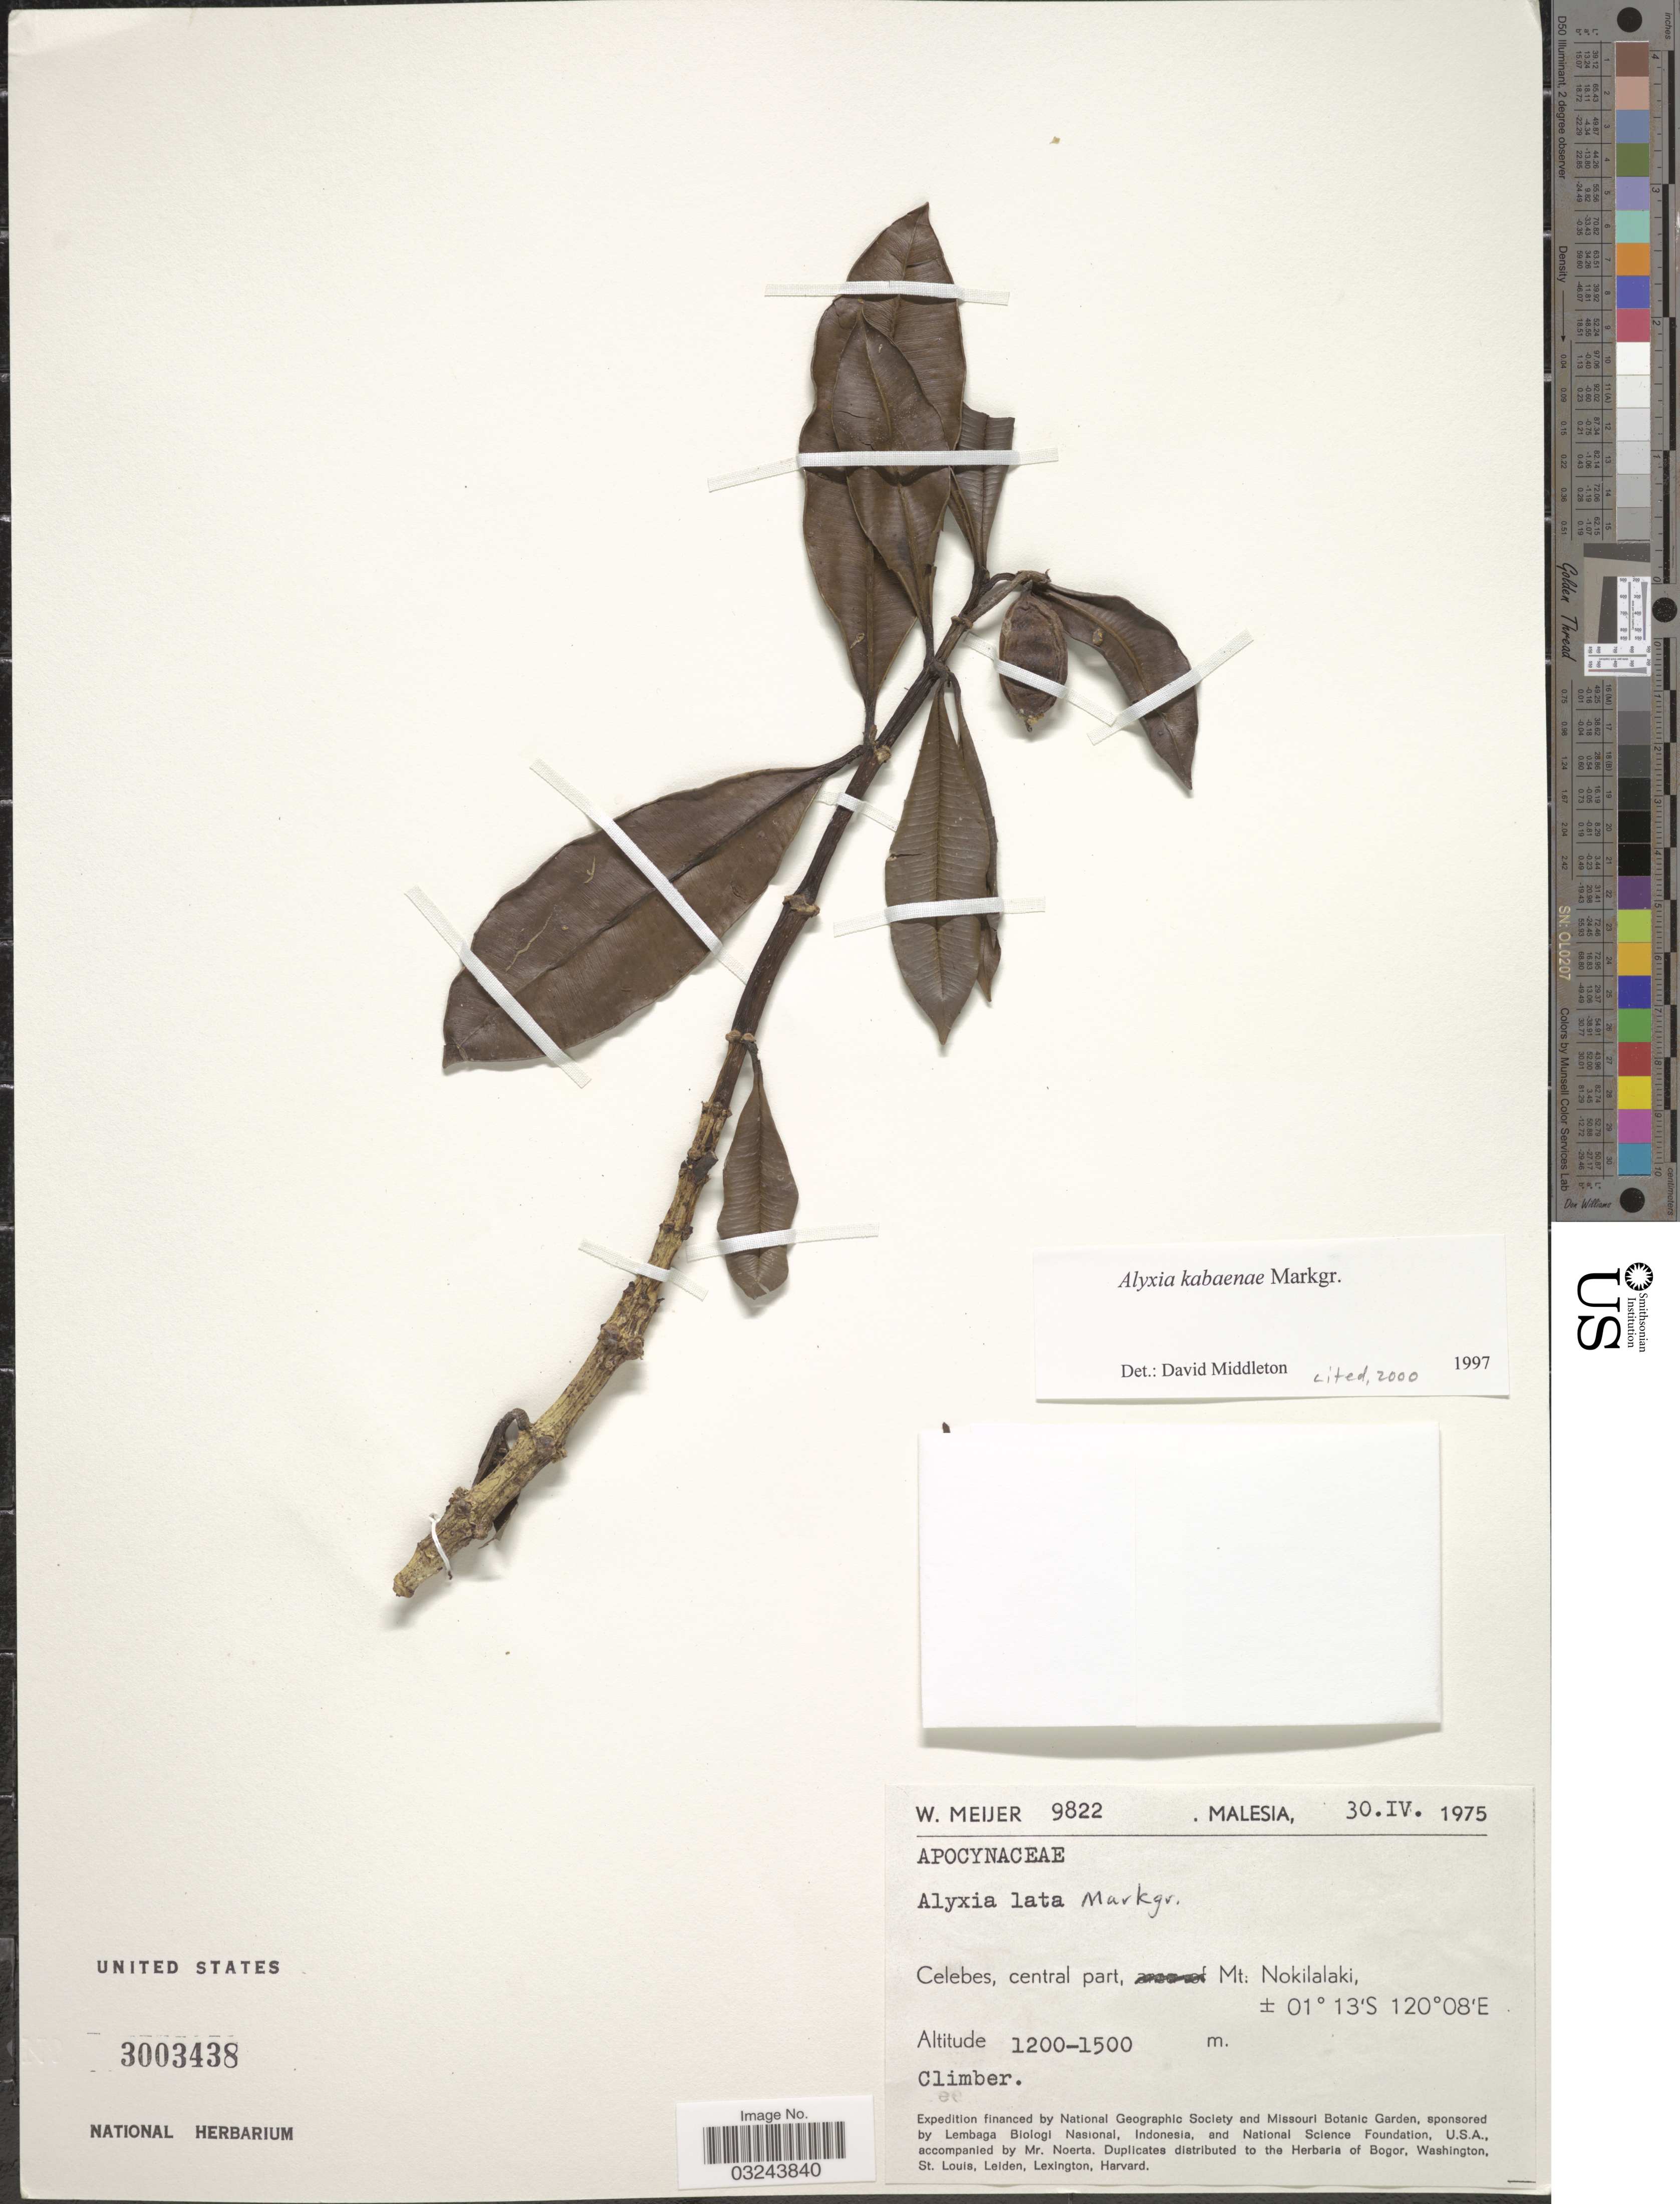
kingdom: Plantae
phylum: Tracheophyta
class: Magnoliopsida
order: Gentianales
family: Apocynaceae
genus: Alyxia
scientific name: Alyxia kabaenae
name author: Markgr.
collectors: W. Meijer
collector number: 9822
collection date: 1975-04-30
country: Malaysia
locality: Celebes, central part, Mt. Nokilalaki.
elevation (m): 1200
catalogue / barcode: US 3003438